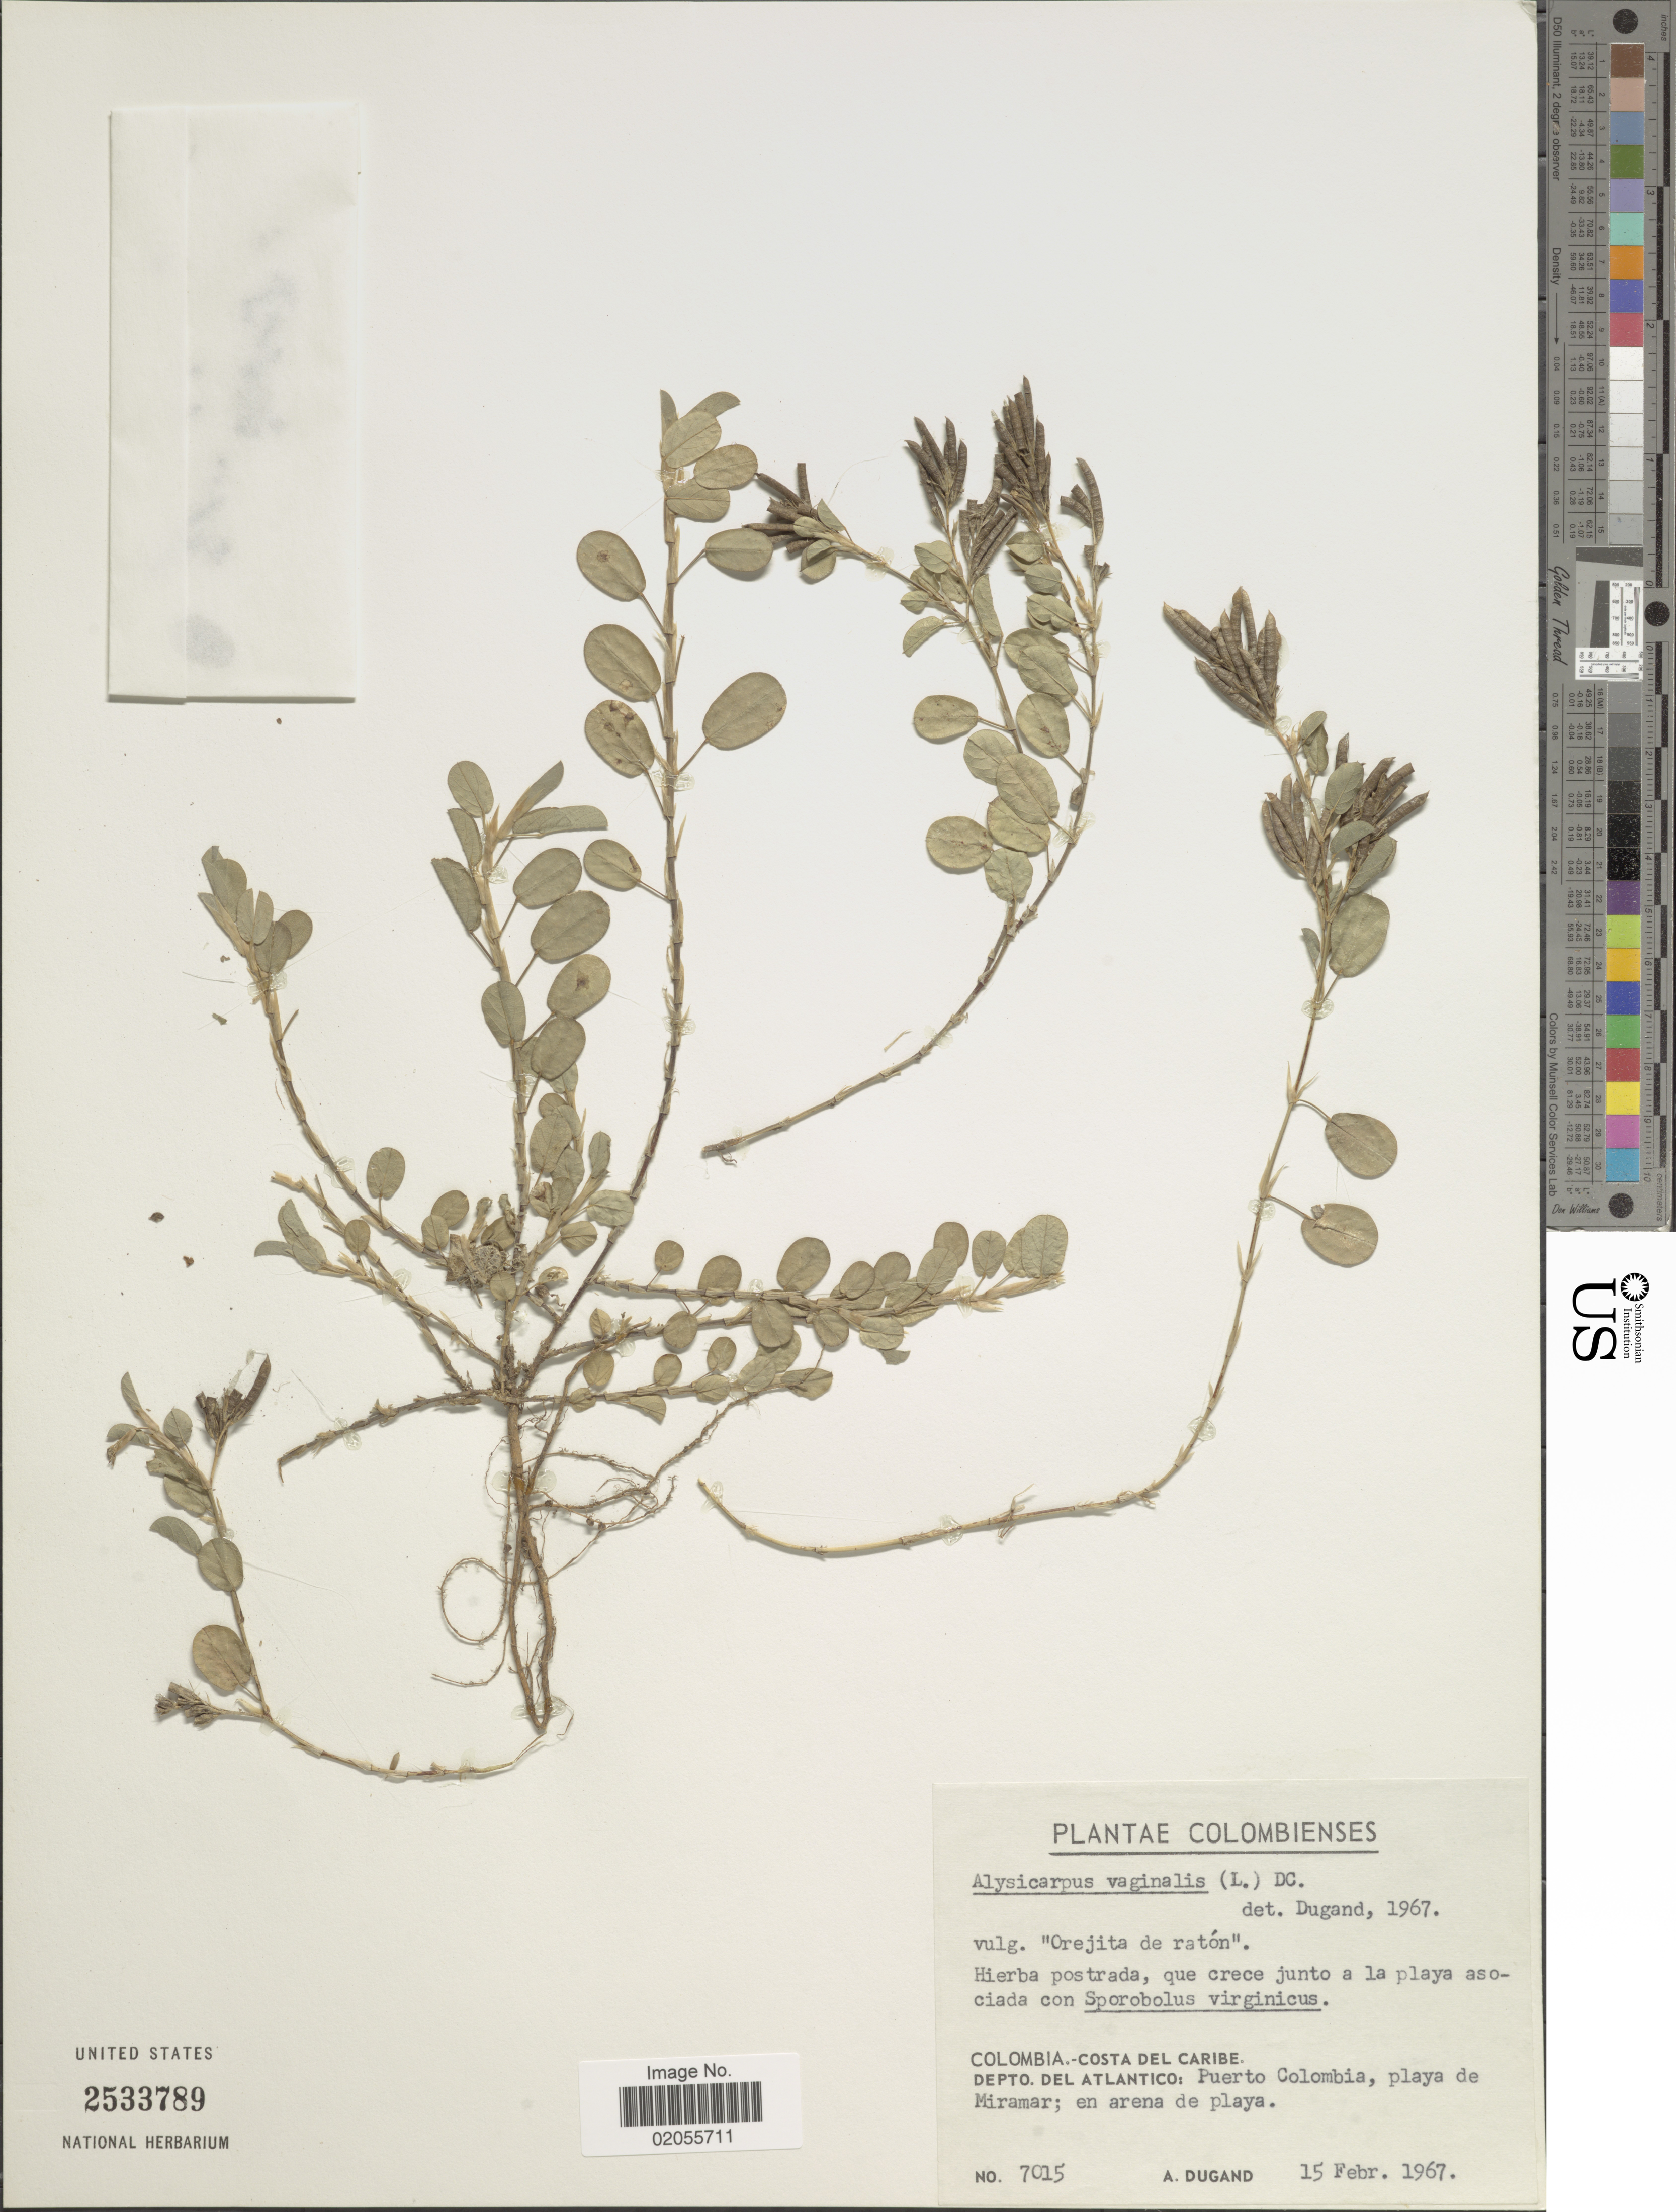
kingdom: Plantae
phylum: Tracheophyta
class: Magnoliopsida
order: Fabales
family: Fabaceae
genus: Alysicarpus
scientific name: Alysicarpus vaginalis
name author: (L.) DC.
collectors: A. Dugand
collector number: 7015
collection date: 1967-02-15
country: Colombia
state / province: Atlántico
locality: Costa del caribe, Puerto Colombia, playa de Miramar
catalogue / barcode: US 2533789